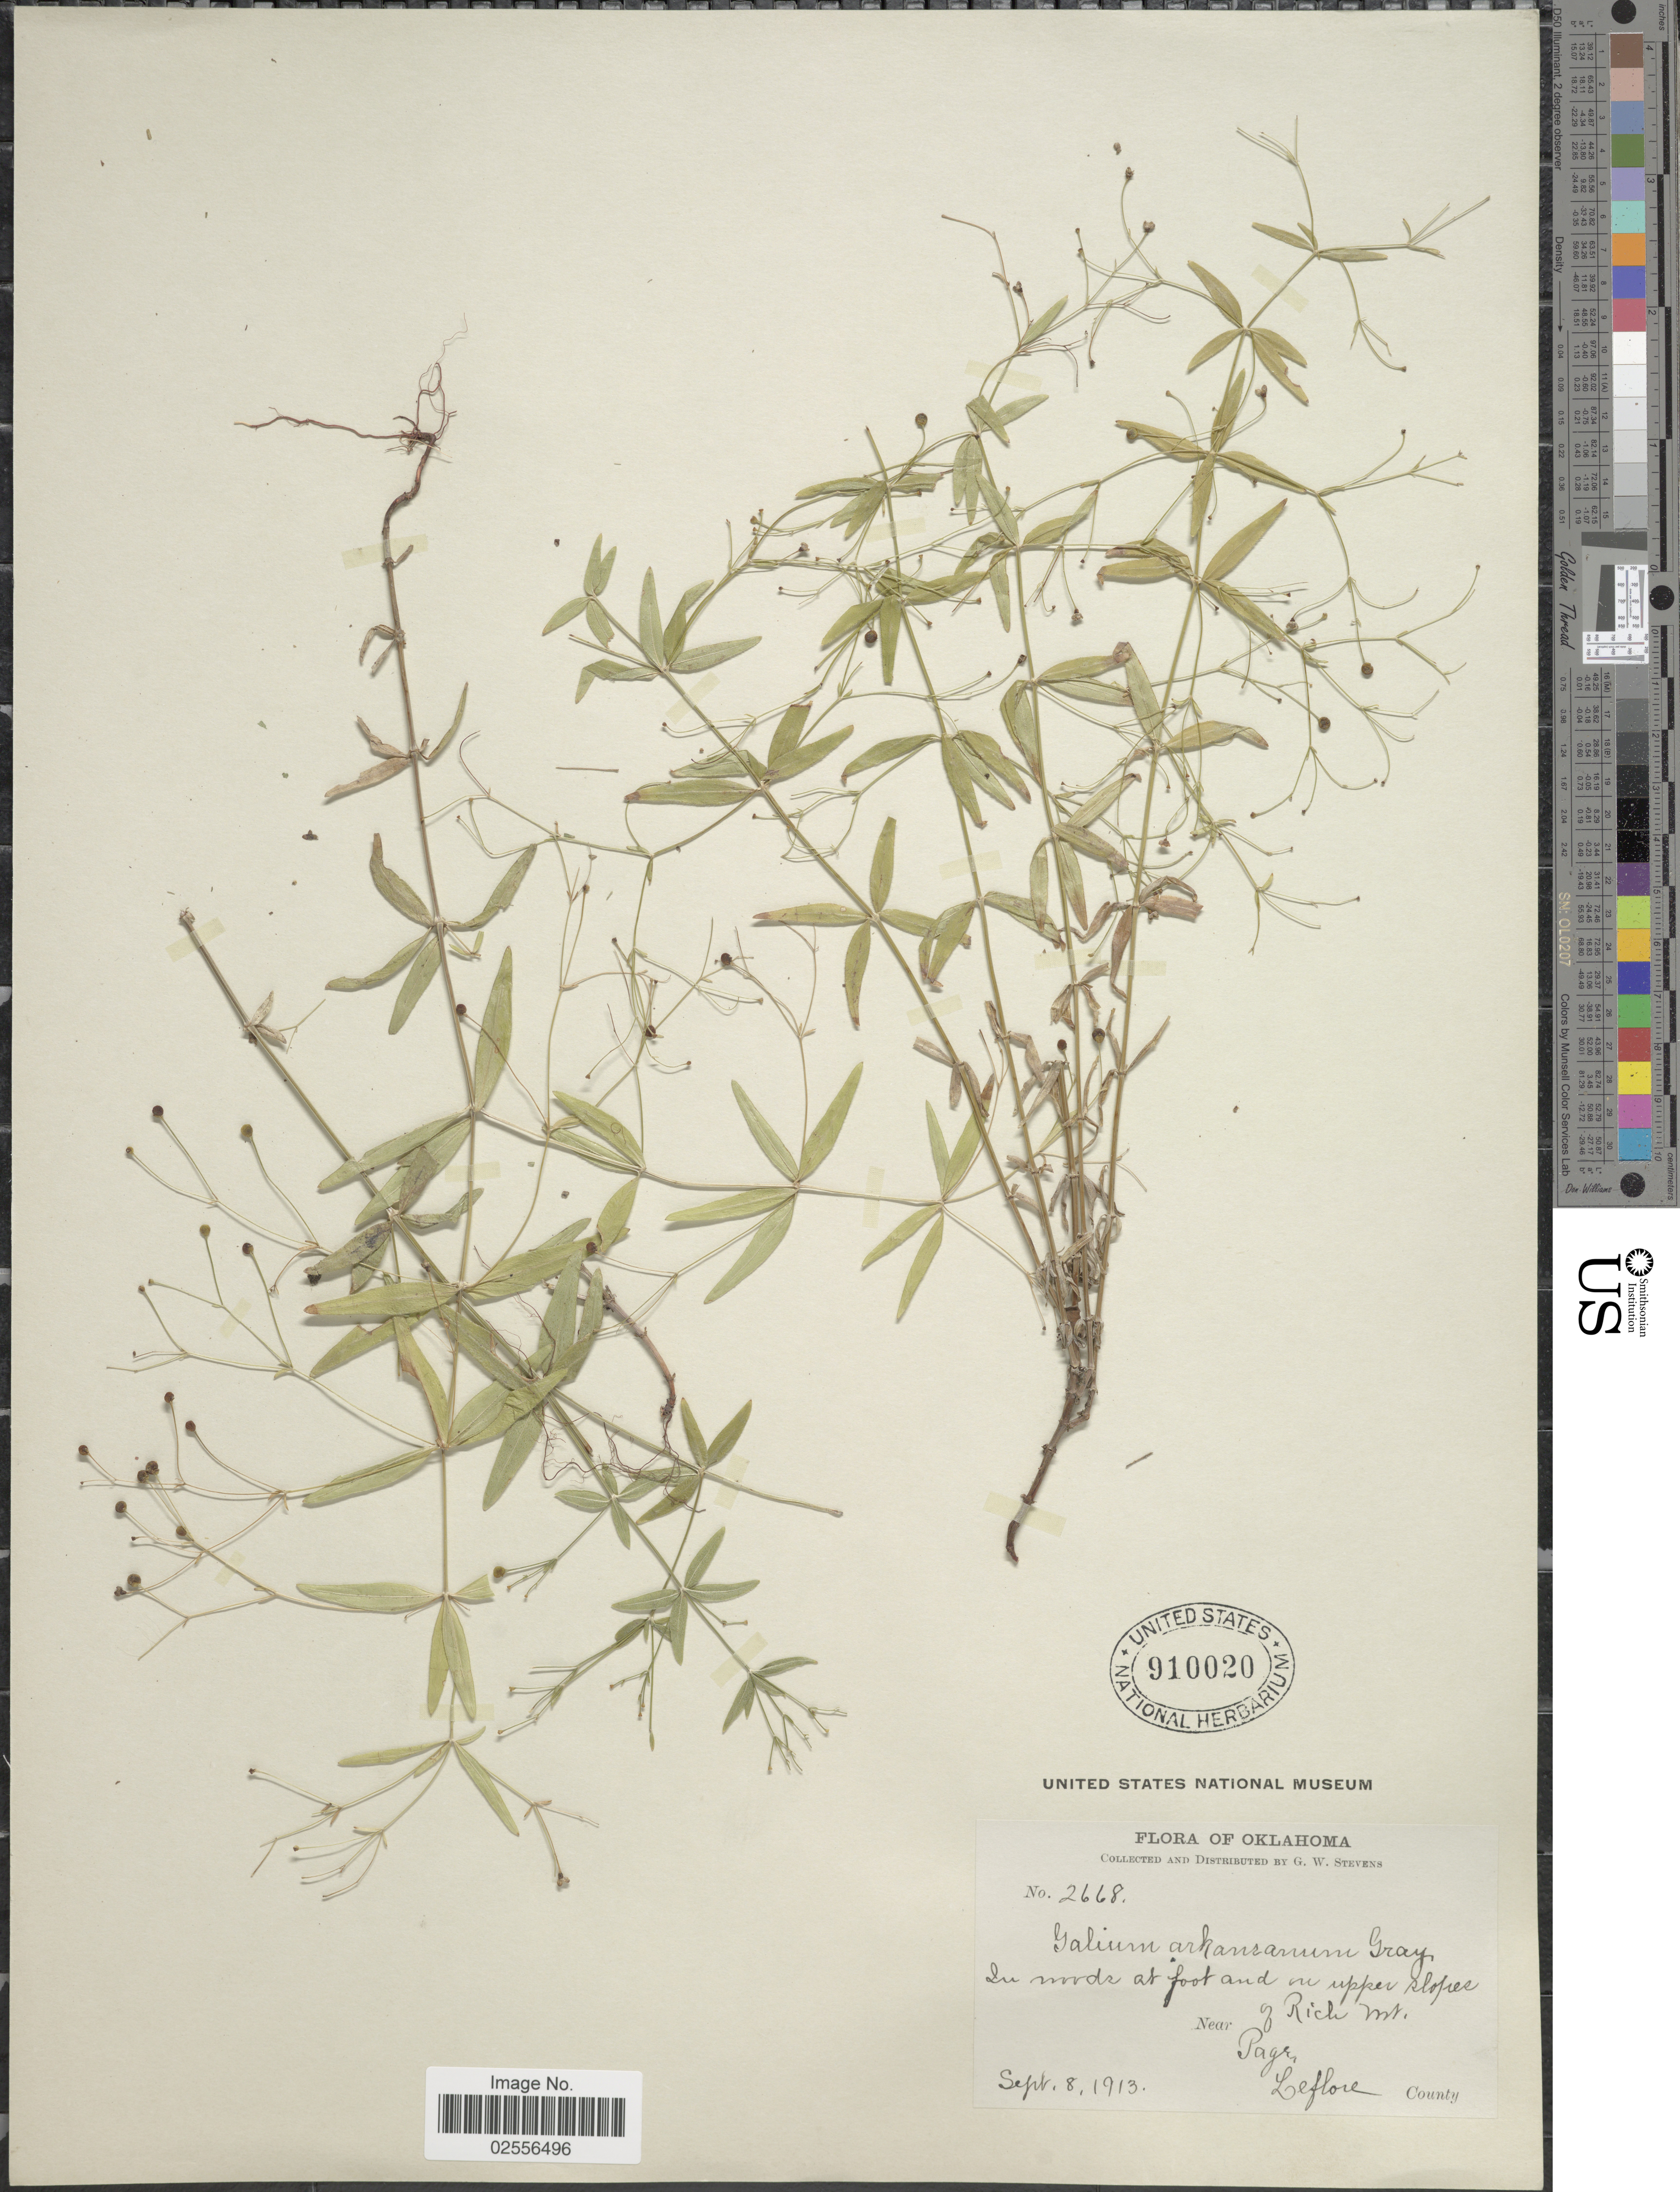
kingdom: Plantae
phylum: Tracheophyta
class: Magnoliopsida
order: Gentianales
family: Rubiaceae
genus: Galium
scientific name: Galium arkansanum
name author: A. Gray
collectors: G. W. Stevens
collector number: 2668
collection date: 1913-09-08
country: United States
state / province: Oklahoma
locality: In woods at foot and on upper slopes of Rich Mt, Near Page, Leflore County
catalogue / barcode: US 910020